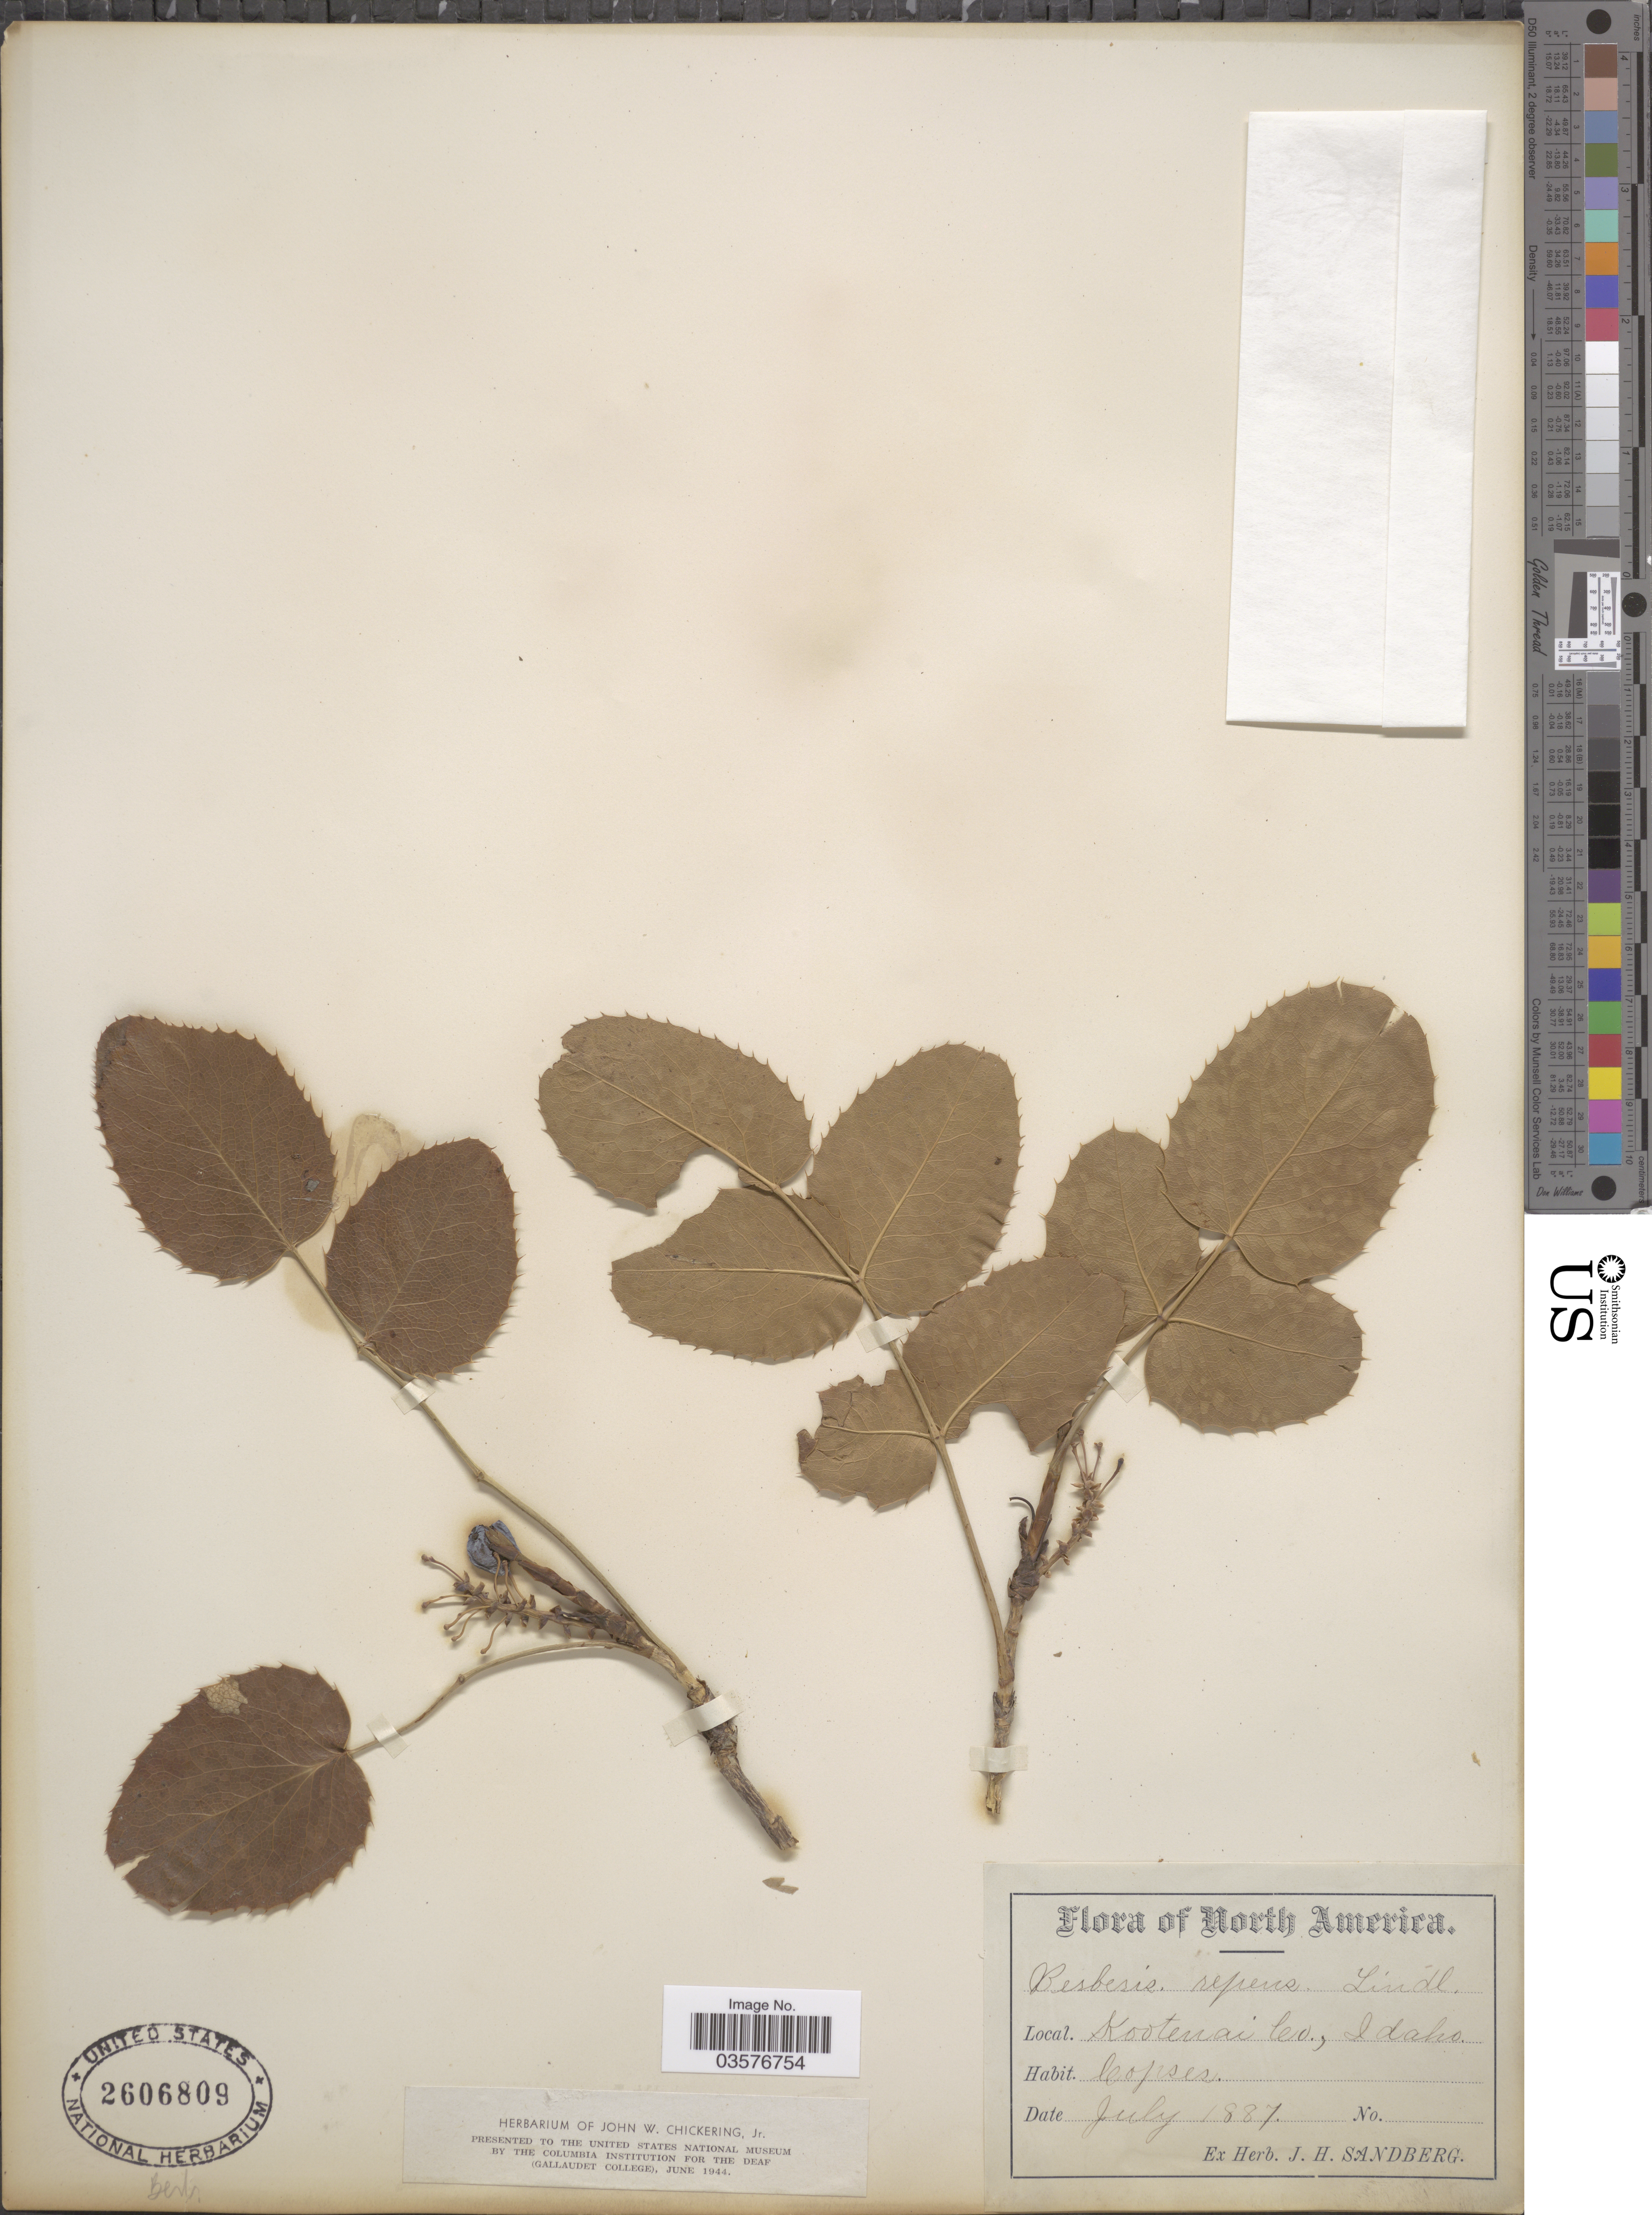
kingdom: Plantae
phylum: Tracheophyta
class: Magnoliopsida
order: Ranunculales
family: Berberidaceae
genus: Mahonia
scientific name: Mahonia repens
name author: (Lindl.) G. Don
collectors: ex. herb. J. H. Sandberg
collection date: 1887-07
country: United States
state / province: Idaho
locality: Kootenai Co. Copses.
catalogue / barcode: US 2606809